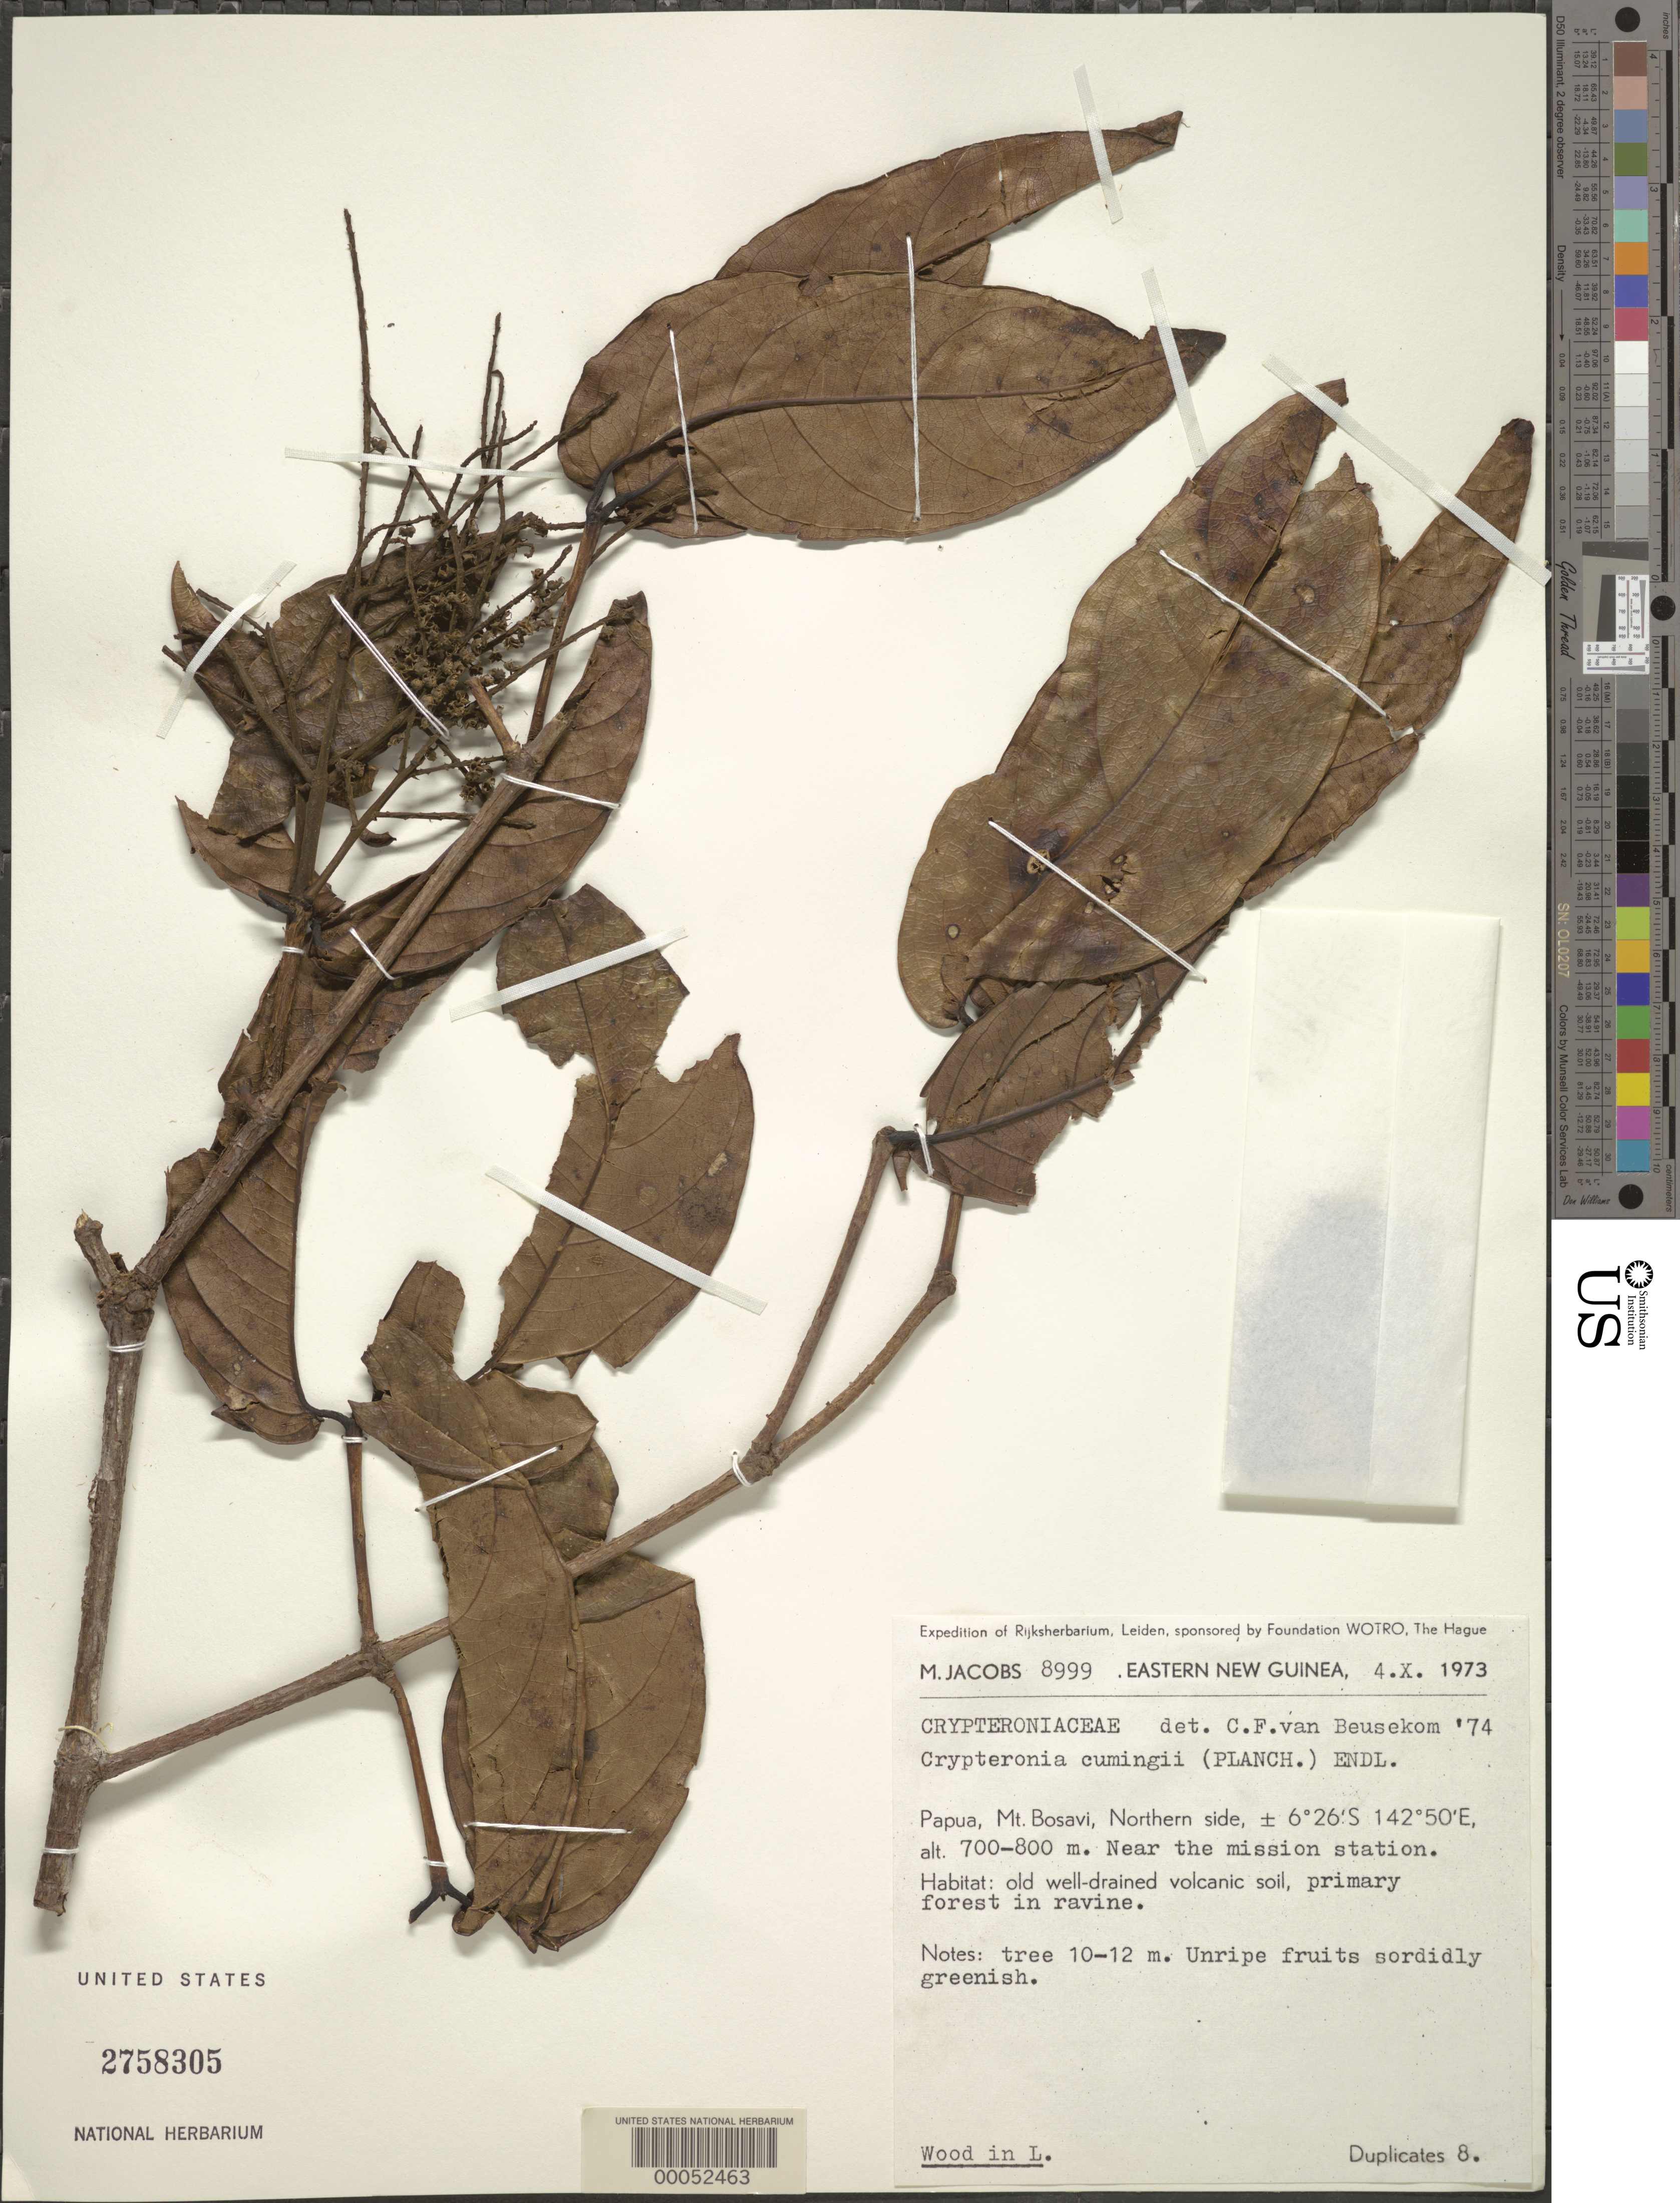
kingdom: Plantae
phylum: Tracheophyta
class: Magnoliopsida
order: Myrtales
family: Crypteroniaceae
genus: Crypteronia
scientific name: Crypteronia cumingii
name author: (Planch.) Endl.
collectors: M. R. Jacobs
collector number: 8999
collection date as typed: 04 Oct 1973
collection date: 1973-10-04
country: Papua New Guinea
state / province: Southern Highlands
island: New Guinea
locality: Mt. bosavi, northern side near mission station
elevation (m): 700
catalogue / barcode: US 2758305